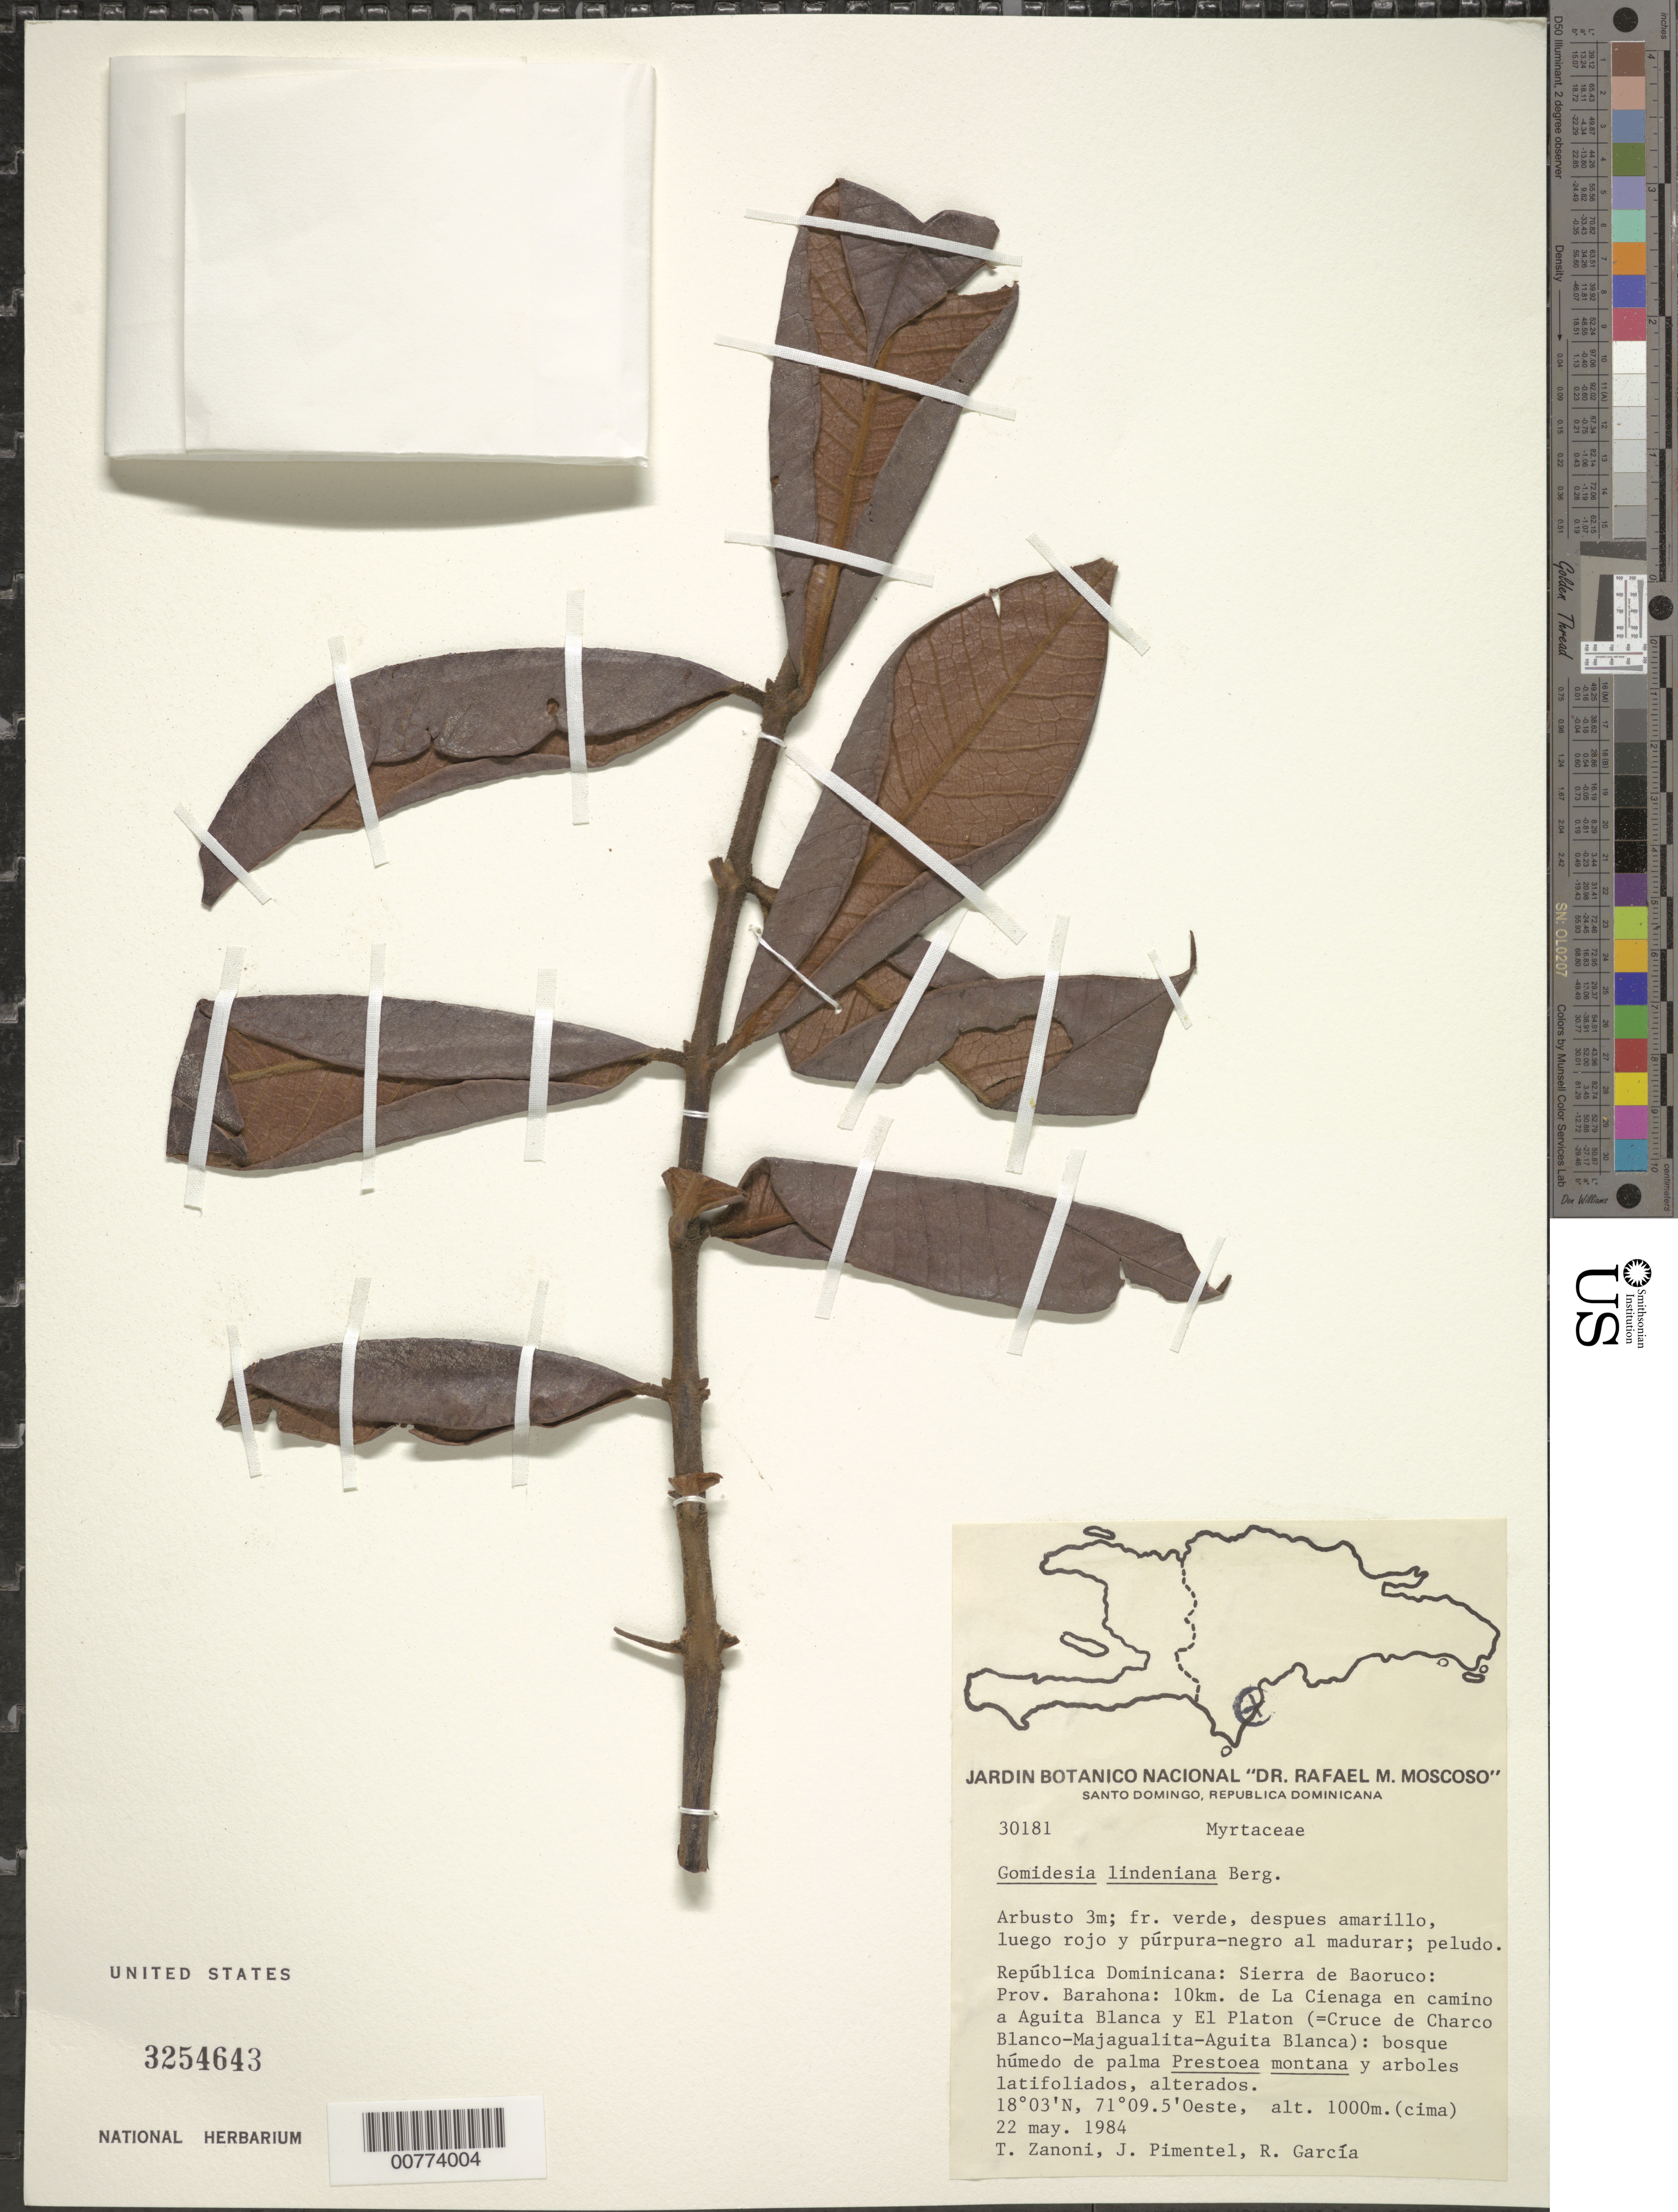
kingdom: Plantae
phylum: Tracheophyta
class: Magnoliopsida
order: Myrtales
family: Myrtaceae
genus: Myrcia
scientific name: Myrcia fenzliana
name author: O. Berg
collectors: T. A. Zanoni, J. Pimentel & R. G. García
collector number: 30181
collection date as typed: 22 May 1984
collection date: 1984-05-22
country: Dominican Republic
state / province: Barahona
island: Hispaniola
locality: Sierra de Baoruco, 10 km of La Ciénaga in road to Aguita Blanca and El Platon (intersection in road to Blanco-Majagualita-Aguita Blanca).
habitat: Wet forest with palm Prestoea montana and broadleaves trees disturbed.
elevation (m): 1000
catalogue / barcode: US 3254643